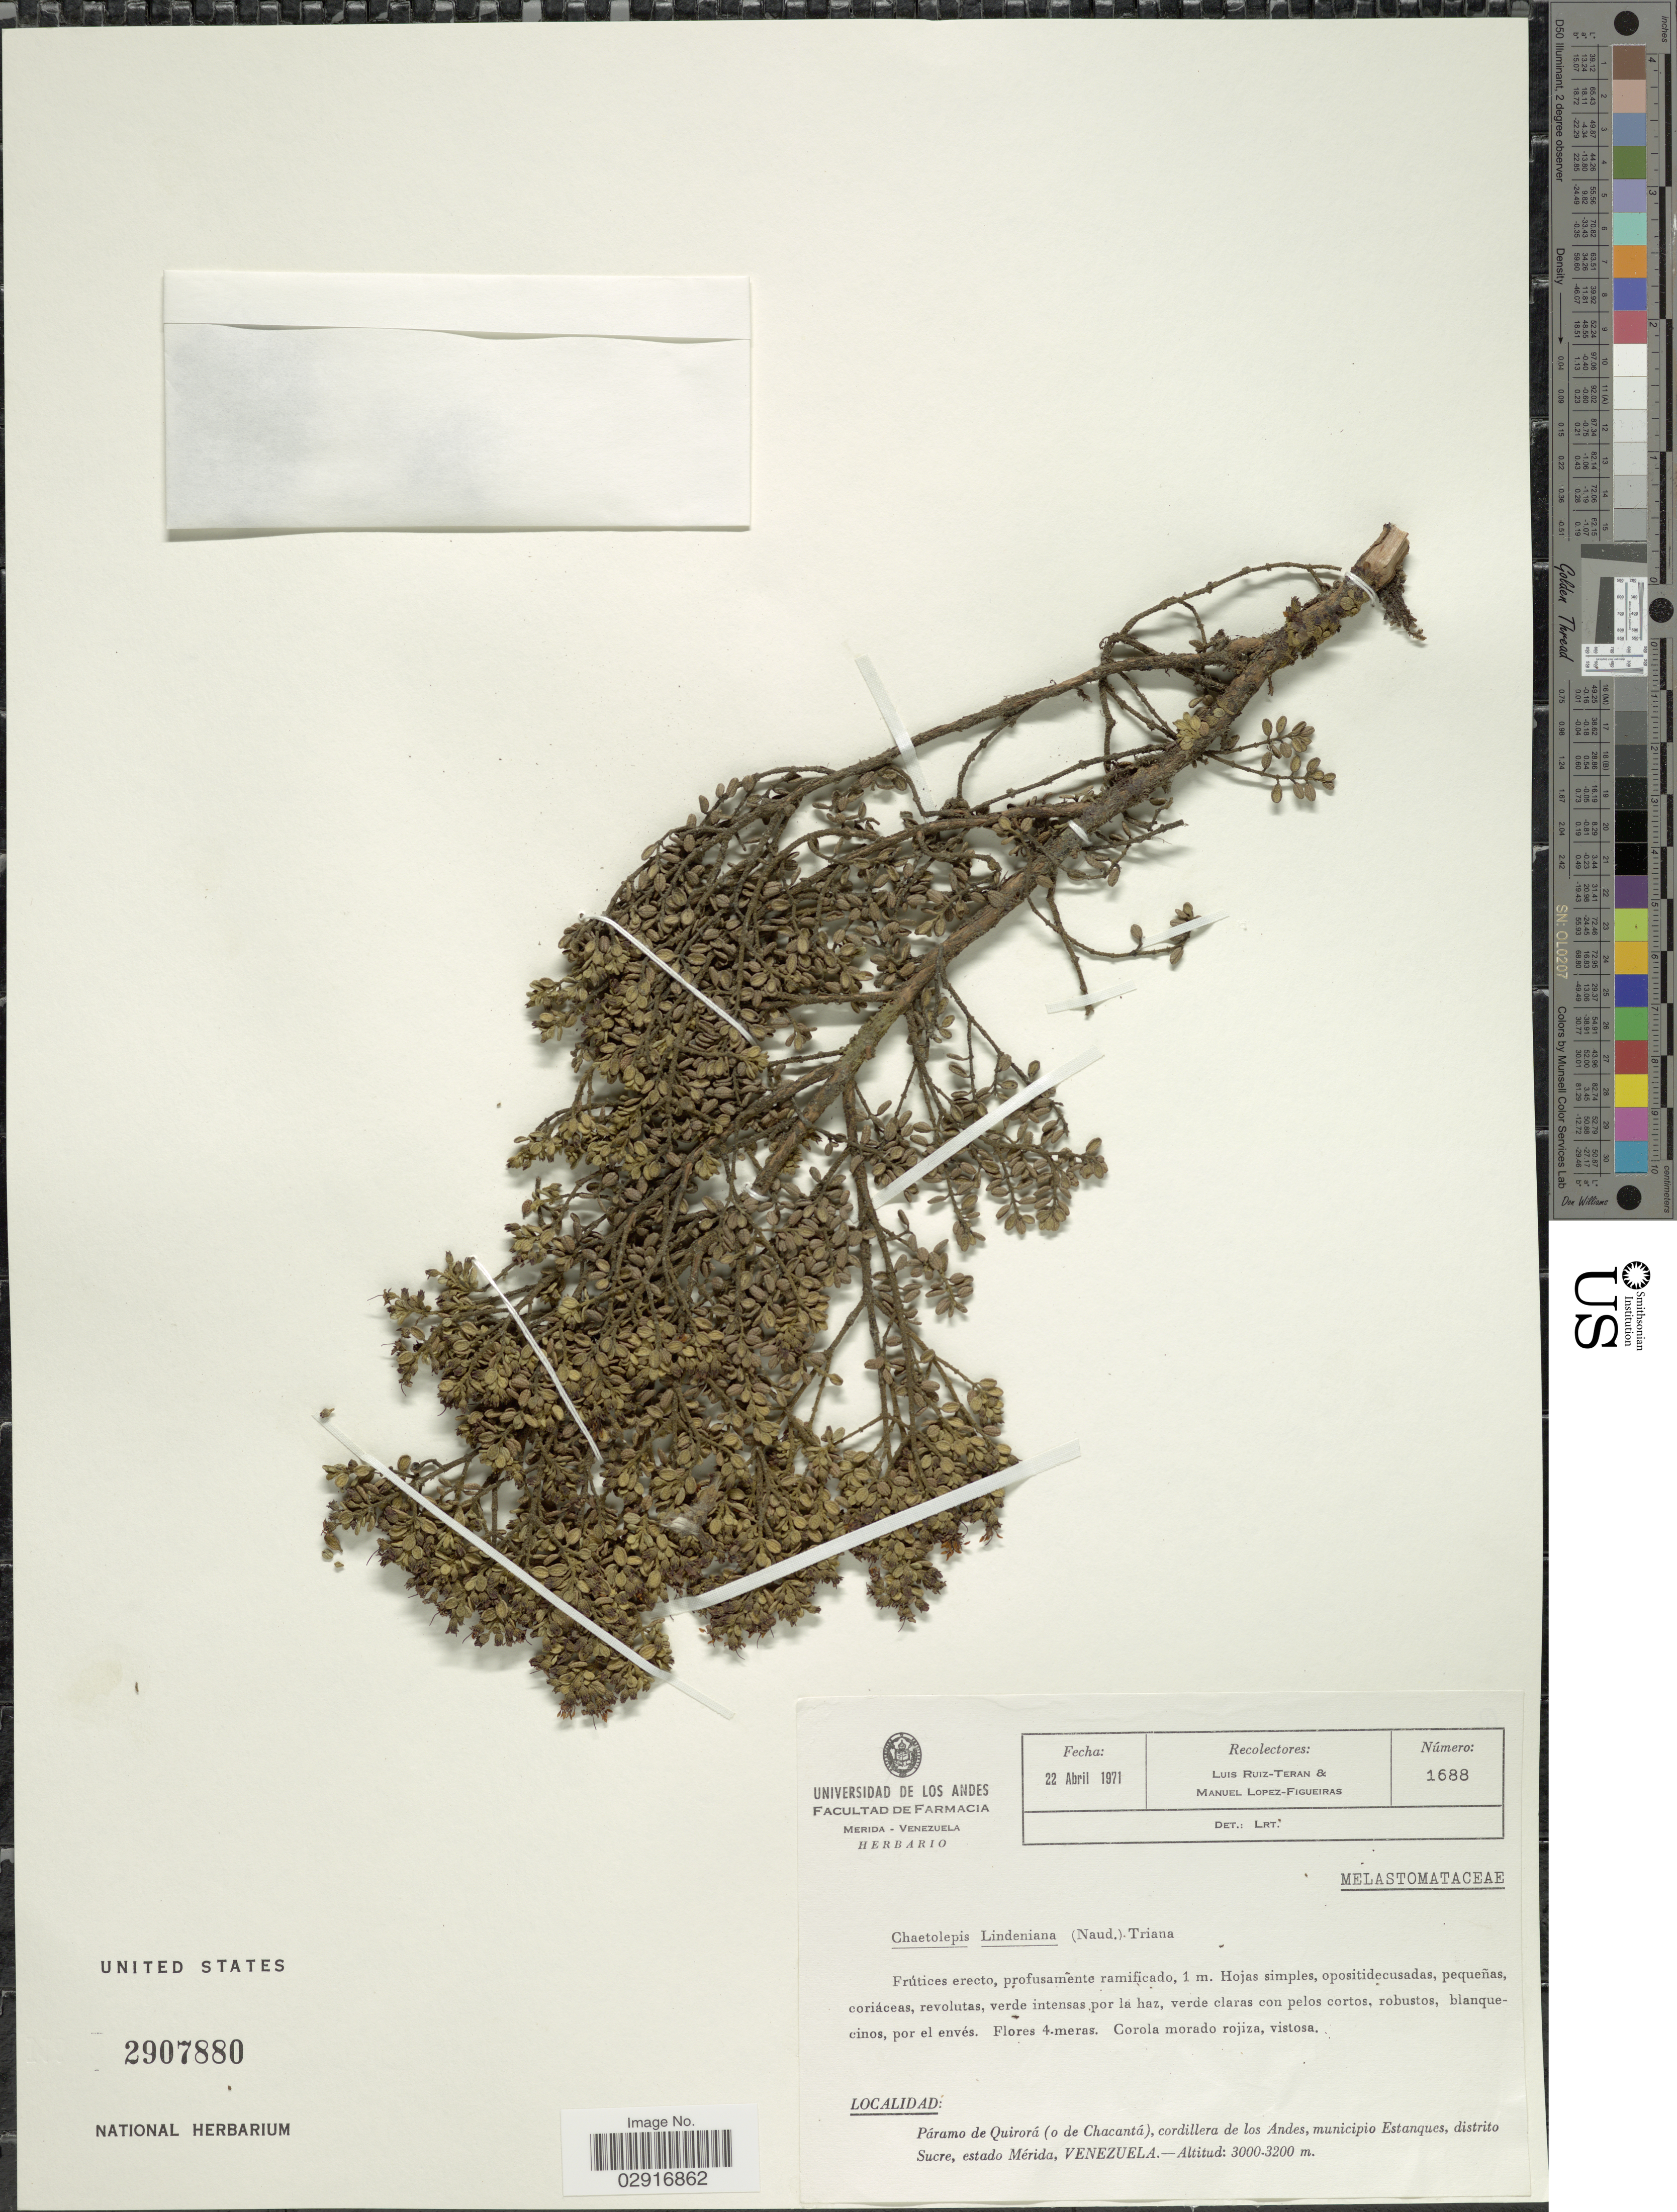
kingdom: Plantae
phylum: Tracheophyta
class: Magnoliopsida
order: Myrtales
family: Melastomataceae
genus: Chaetolepis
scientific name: Chaetolepis lindeniana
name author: (Naudin) Triana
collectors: L. Teran & M. López Figueiras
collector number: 1688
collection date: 1971-04-22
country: Venezuela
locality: Páramo de Quirorá (o de Chacantá), cordillera de los Andes, municipio Estanques, distrito Sucre, estado Mérdia.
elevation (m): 3000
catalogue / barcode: US 2907880